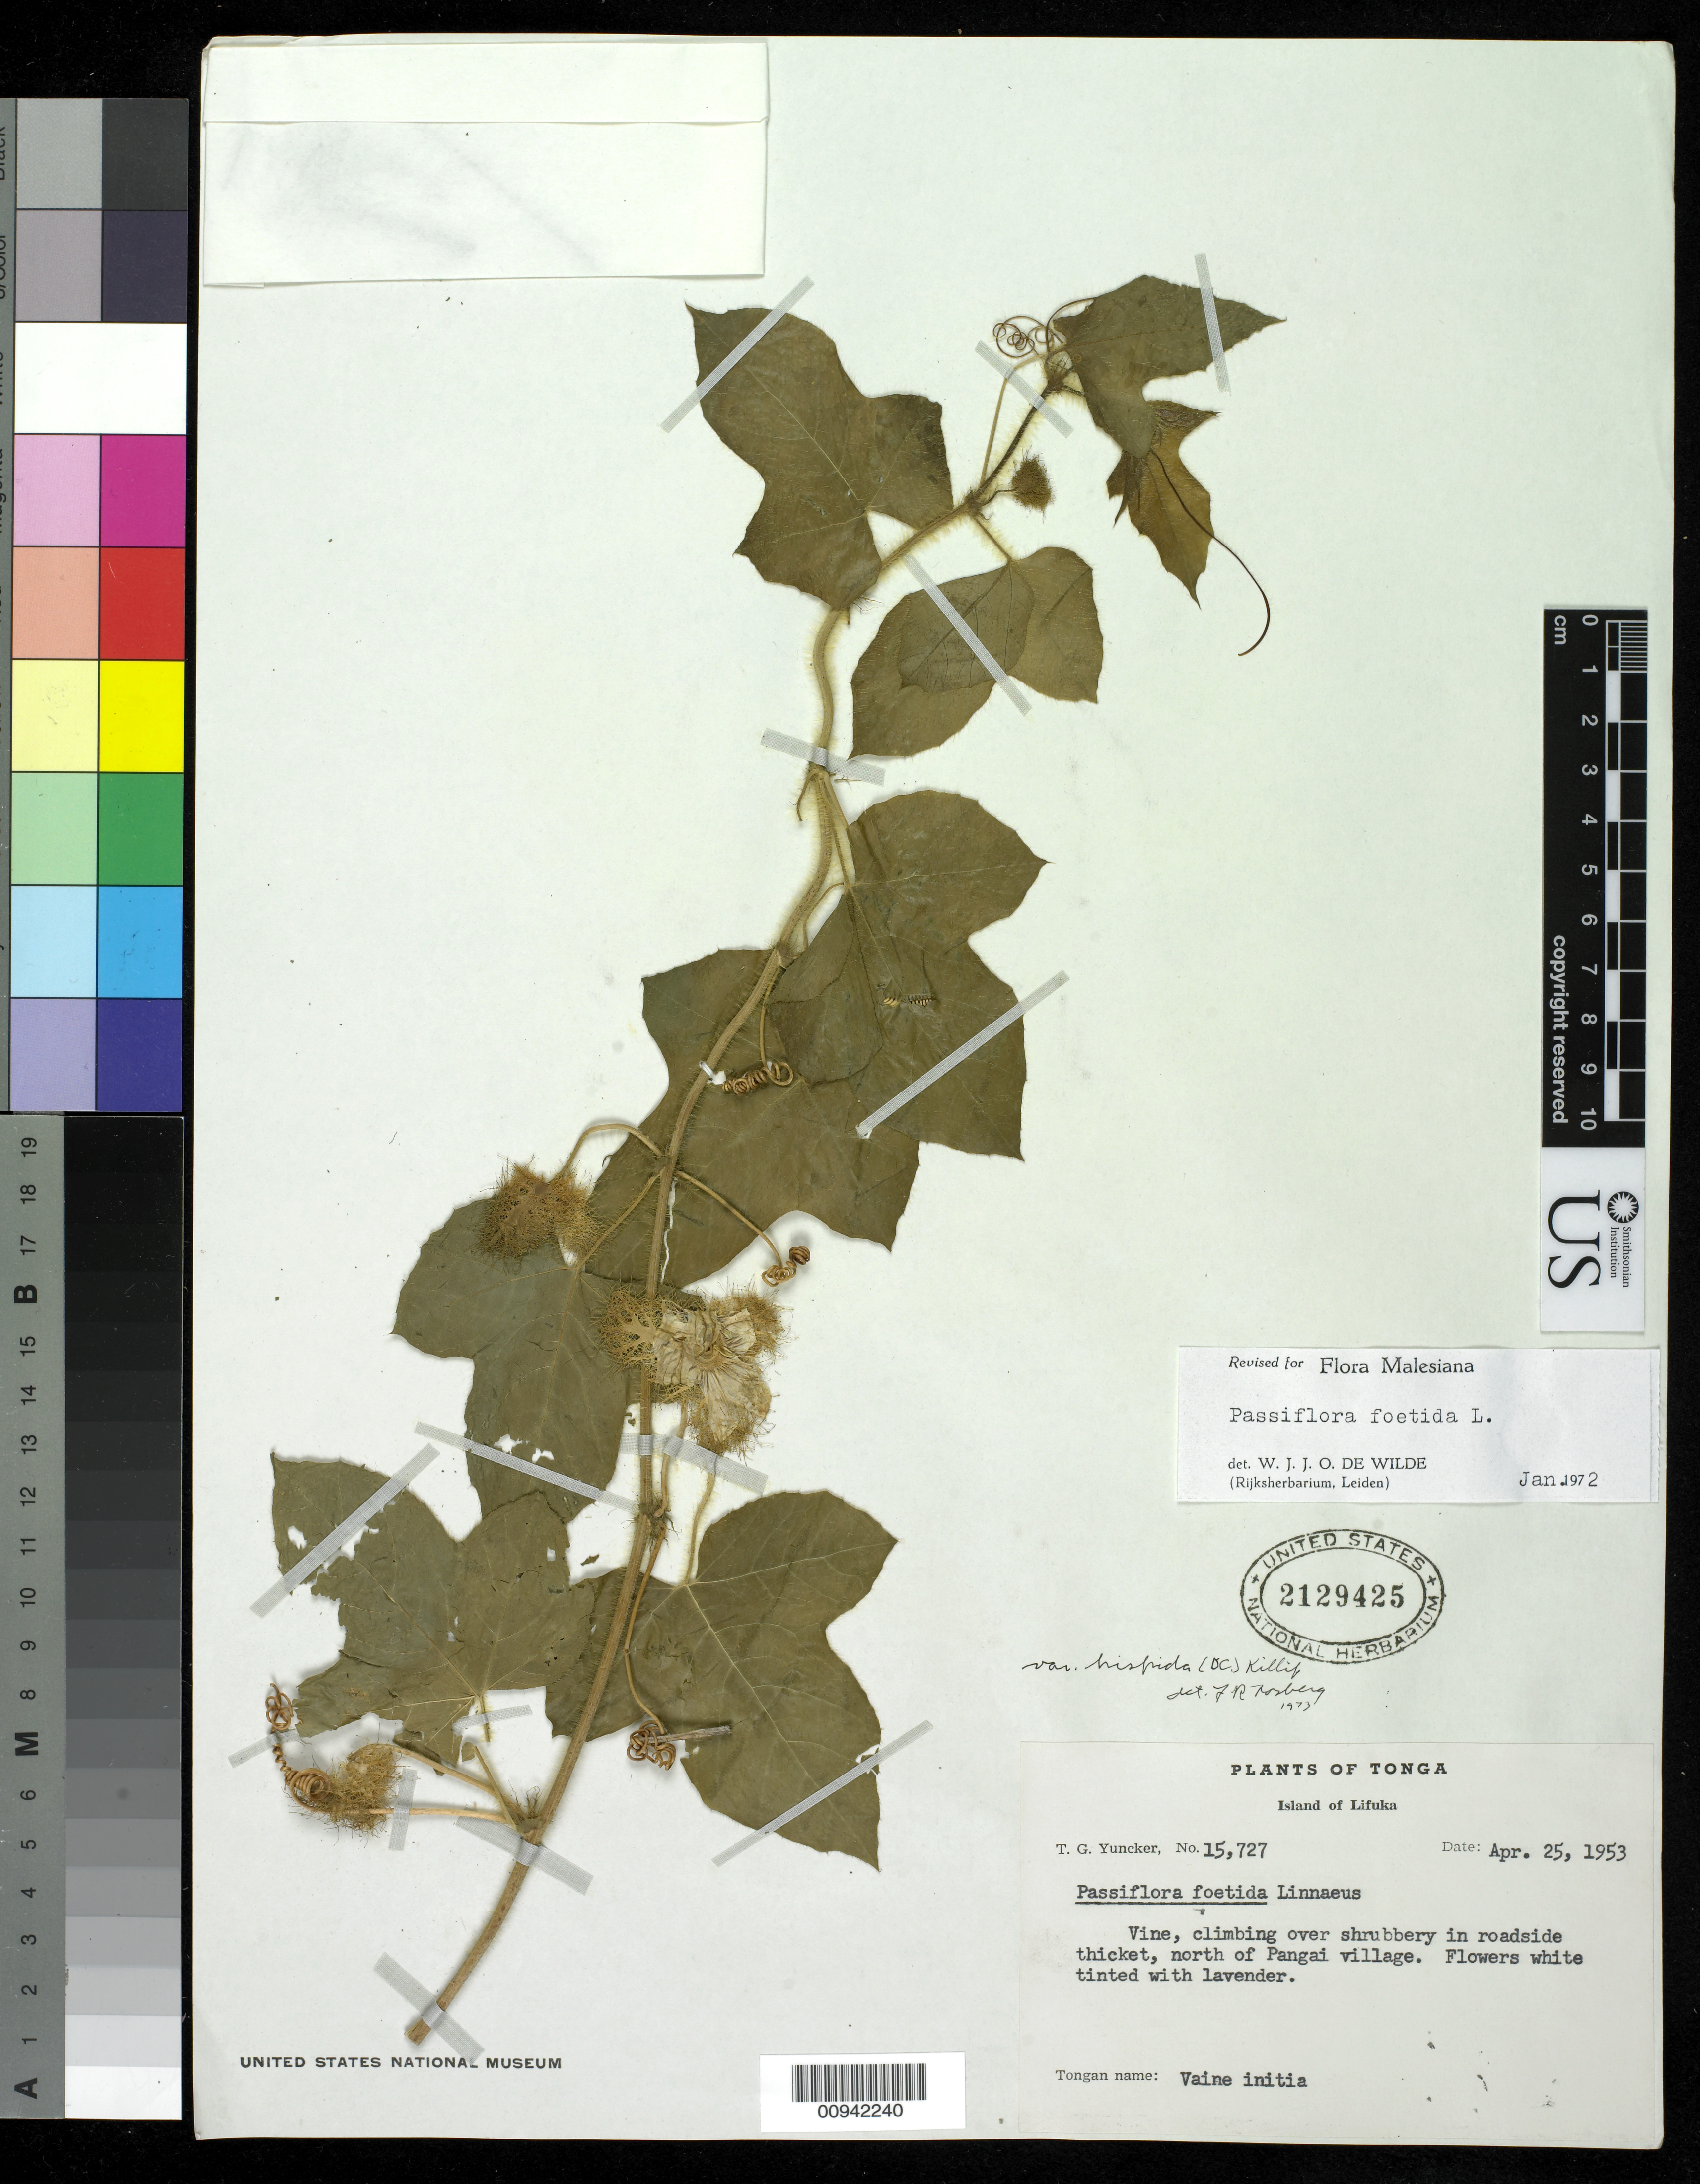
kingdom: Plantae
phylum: Tracheophyta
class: Magnoliopsida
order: Malpighiales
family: Passifloraceae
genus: Passiflora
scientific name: Passiflora foetida var. hispida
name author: (DC. ex Triana & Planch.) Killip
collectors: T. G. Yuncker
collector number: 15727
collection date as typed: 25 Apr 1953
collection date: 1953-04-25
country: Tonga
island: Lifuka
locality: north of Pangai village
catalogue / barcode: US 2129425